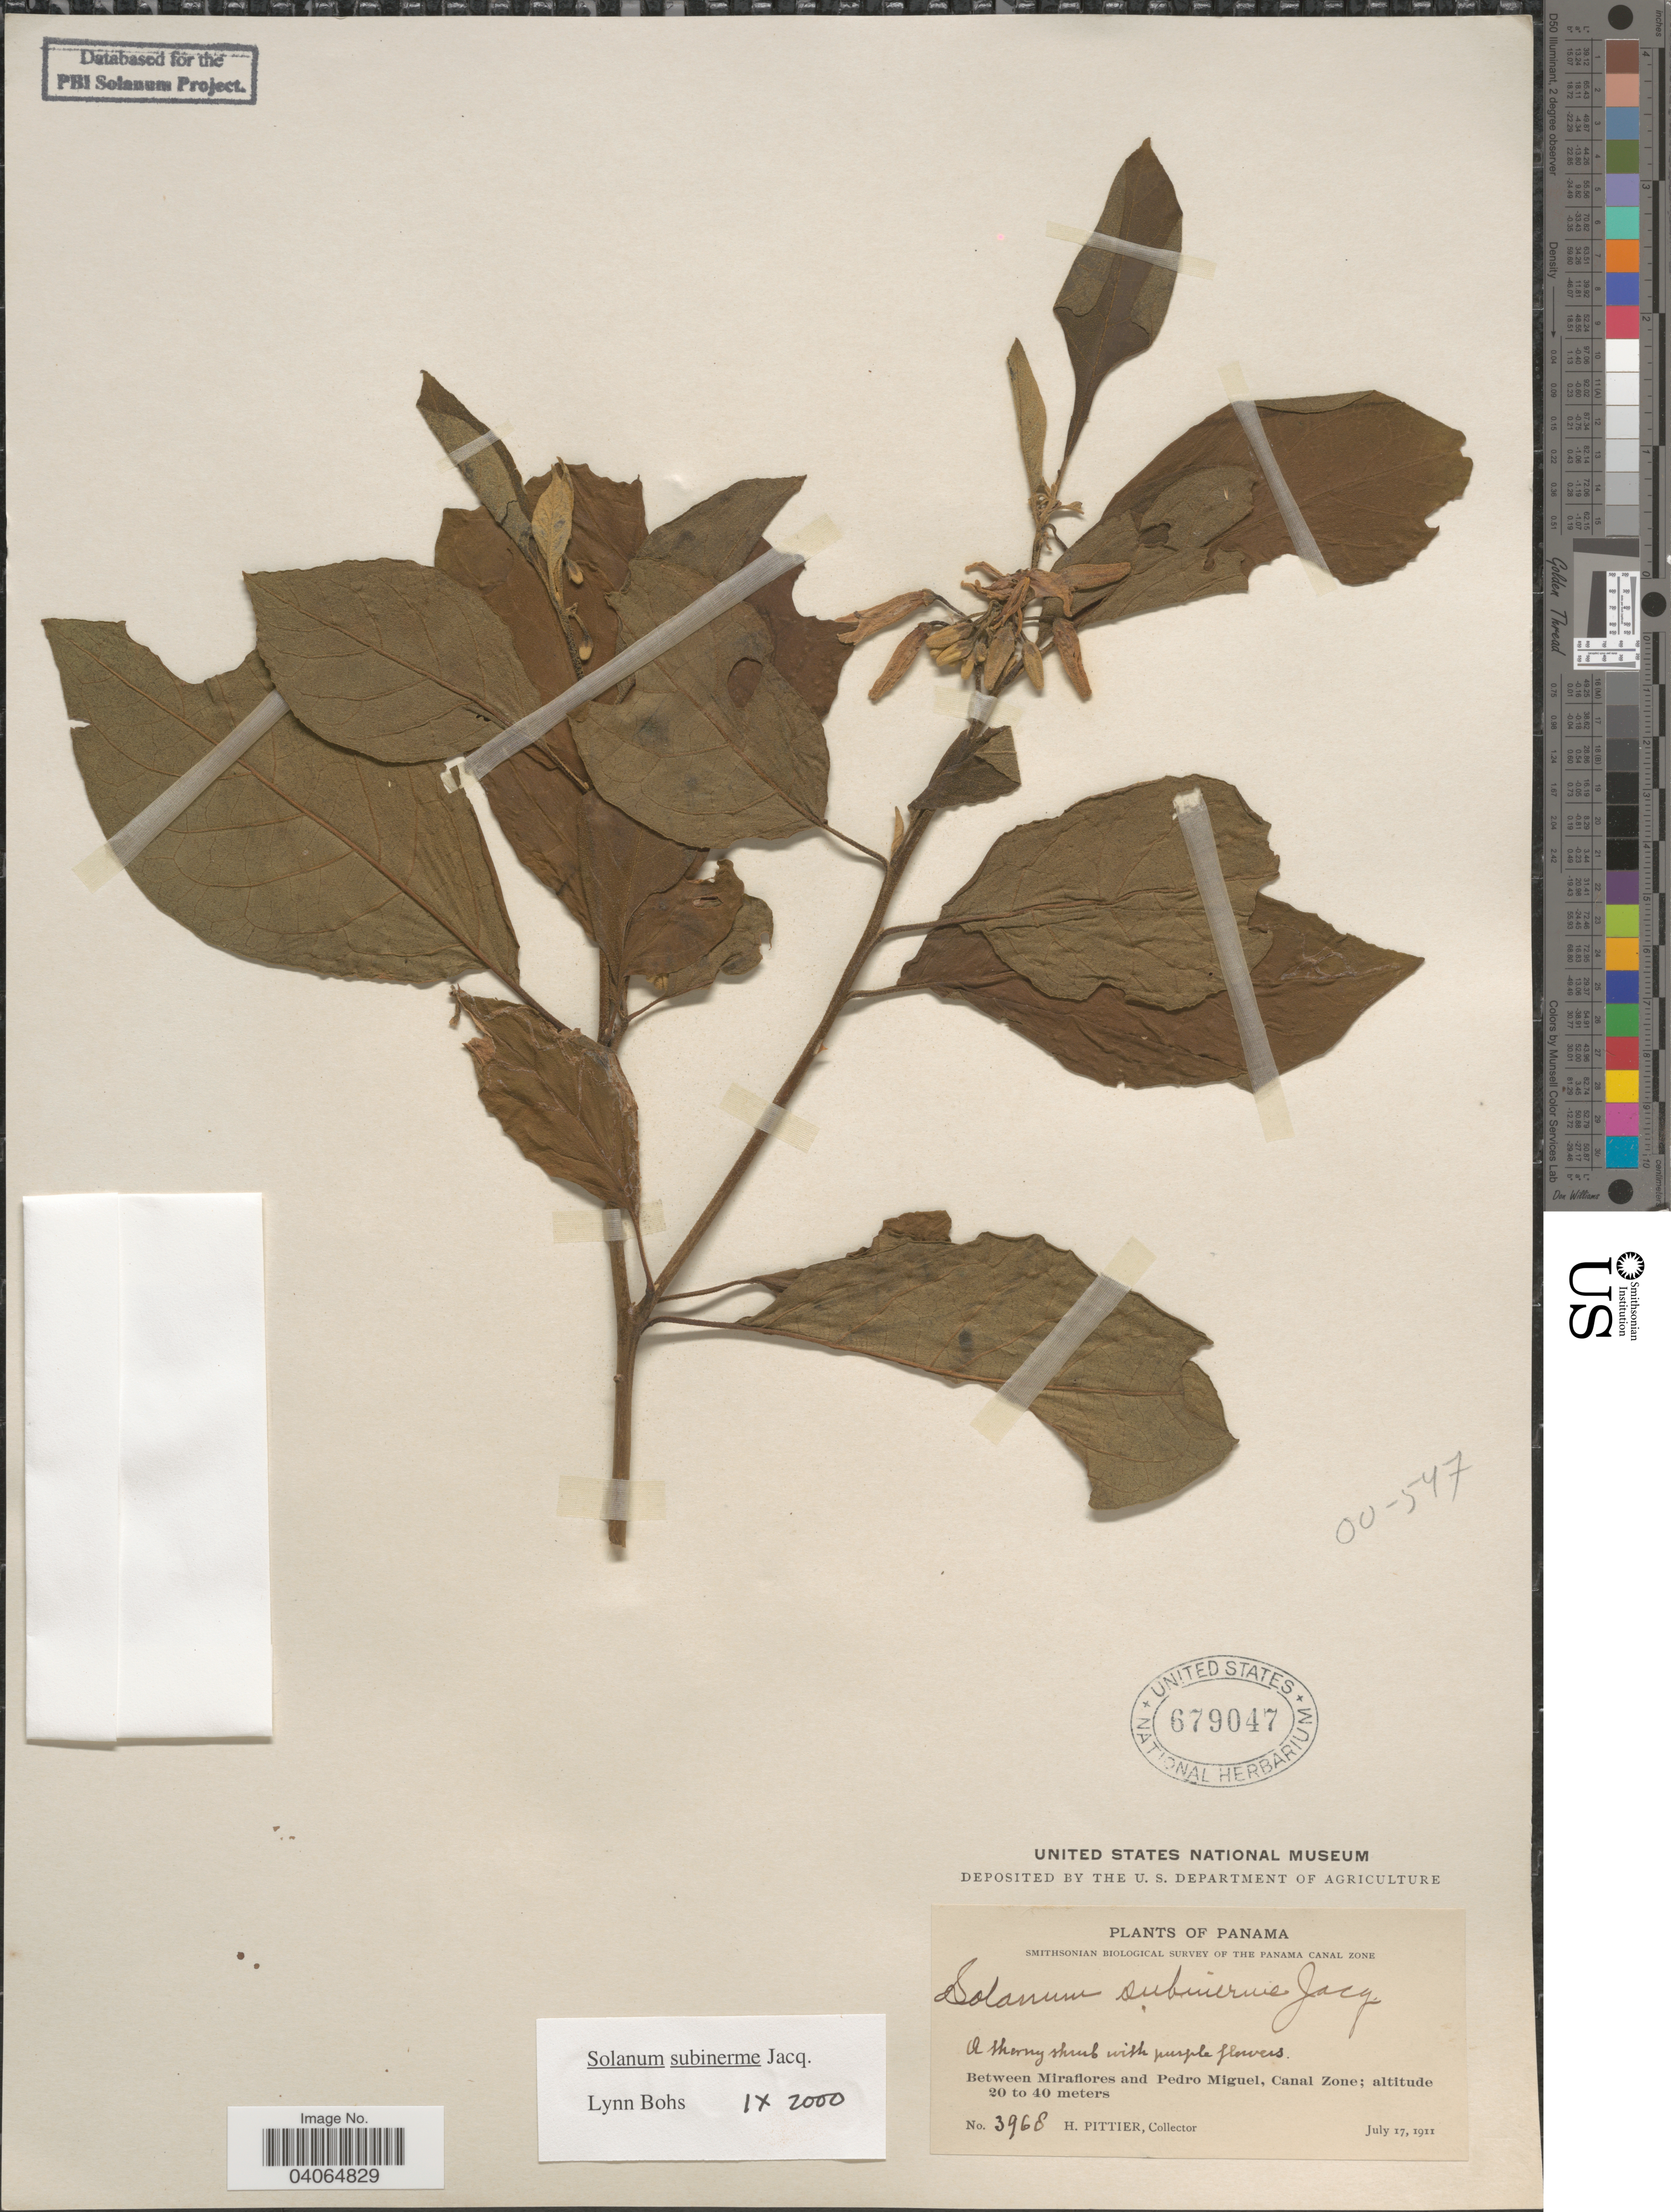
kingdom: Plantae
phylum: Tracheophyta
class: Magnoliopsida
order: Solanales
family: Solanaceae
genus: Solanum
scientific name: Solanum subinerme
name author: Jacq.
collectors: H. F. Pittier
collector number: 3968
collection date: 1911-07-17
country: Panama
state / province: Colón / Panamá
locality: Between Miraflores and Pedro Miguel, Canal Zone.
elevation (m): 20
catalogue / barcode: US 679047